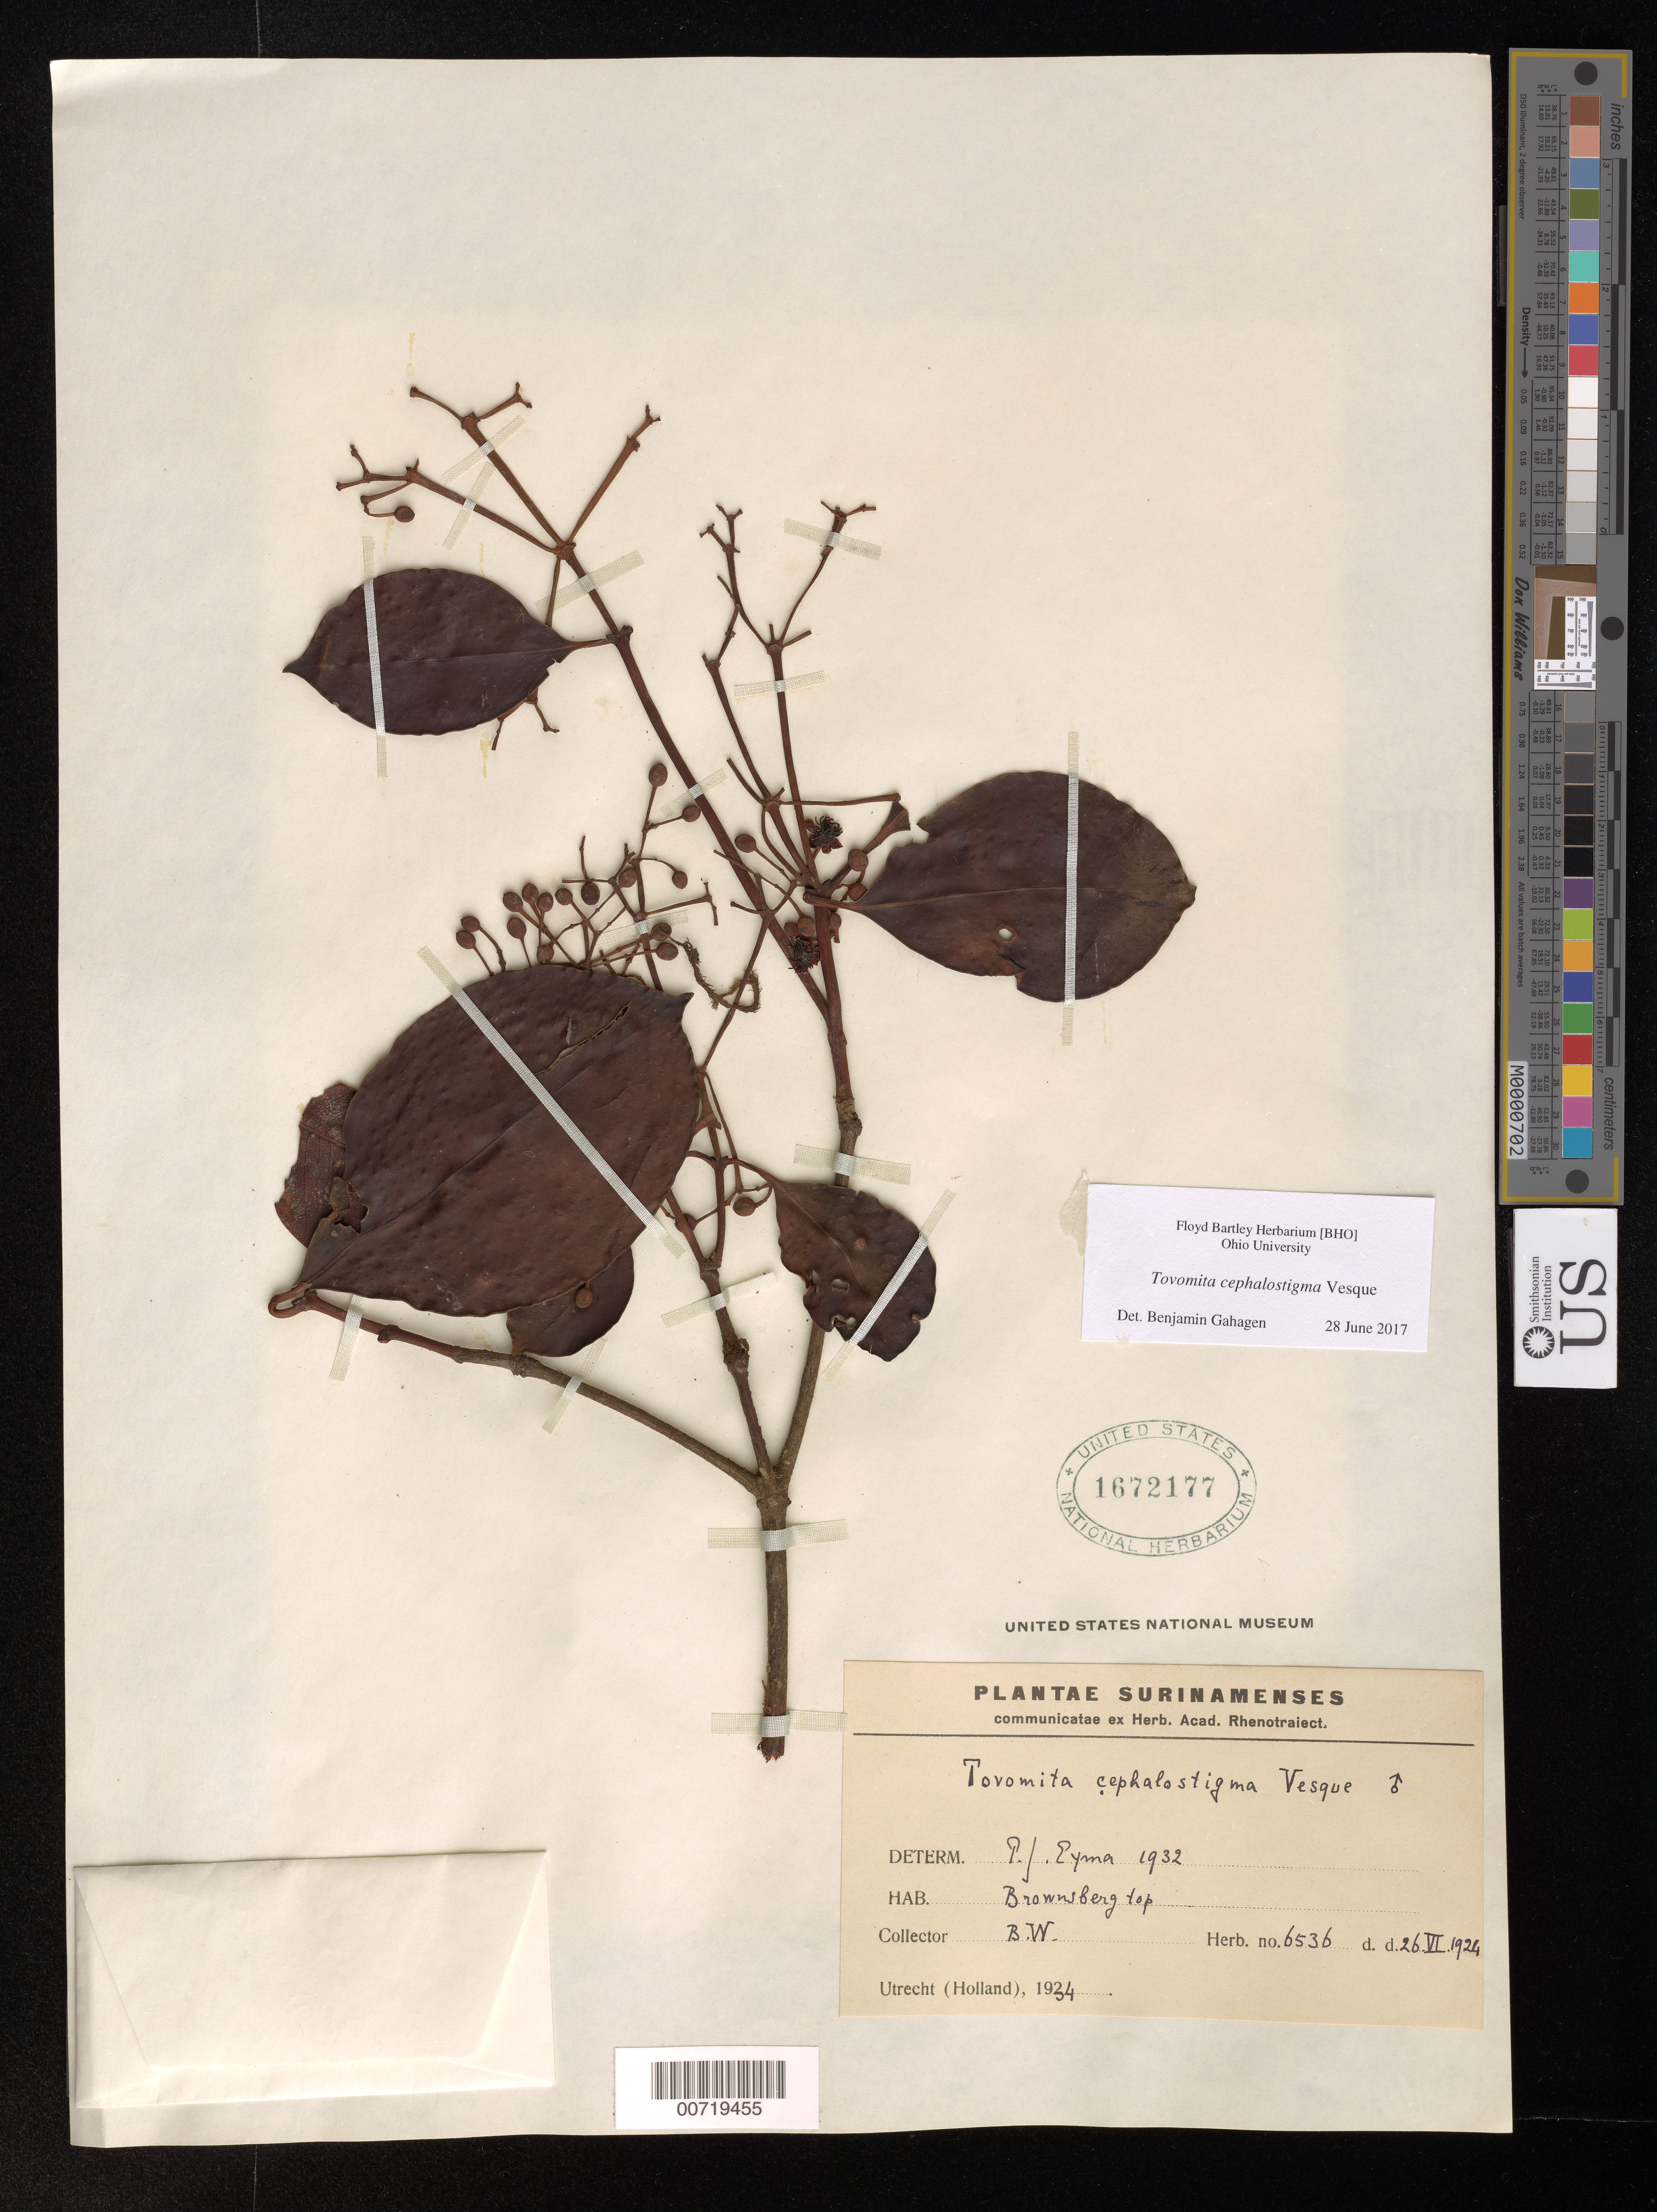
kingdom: Plantae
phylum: Tracheophyta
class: Magnoliopsida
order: Malpighiales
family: Clusiaceae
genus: Tovomita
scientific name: Tovomita cephalostigma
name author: Vesque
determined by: Eyma, P. J.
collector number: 6536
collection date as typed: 26-Jun-24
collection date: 1924-06-26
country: Suriname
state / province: Brokopondo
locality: Brownsberg, top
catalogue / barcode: US 1672177